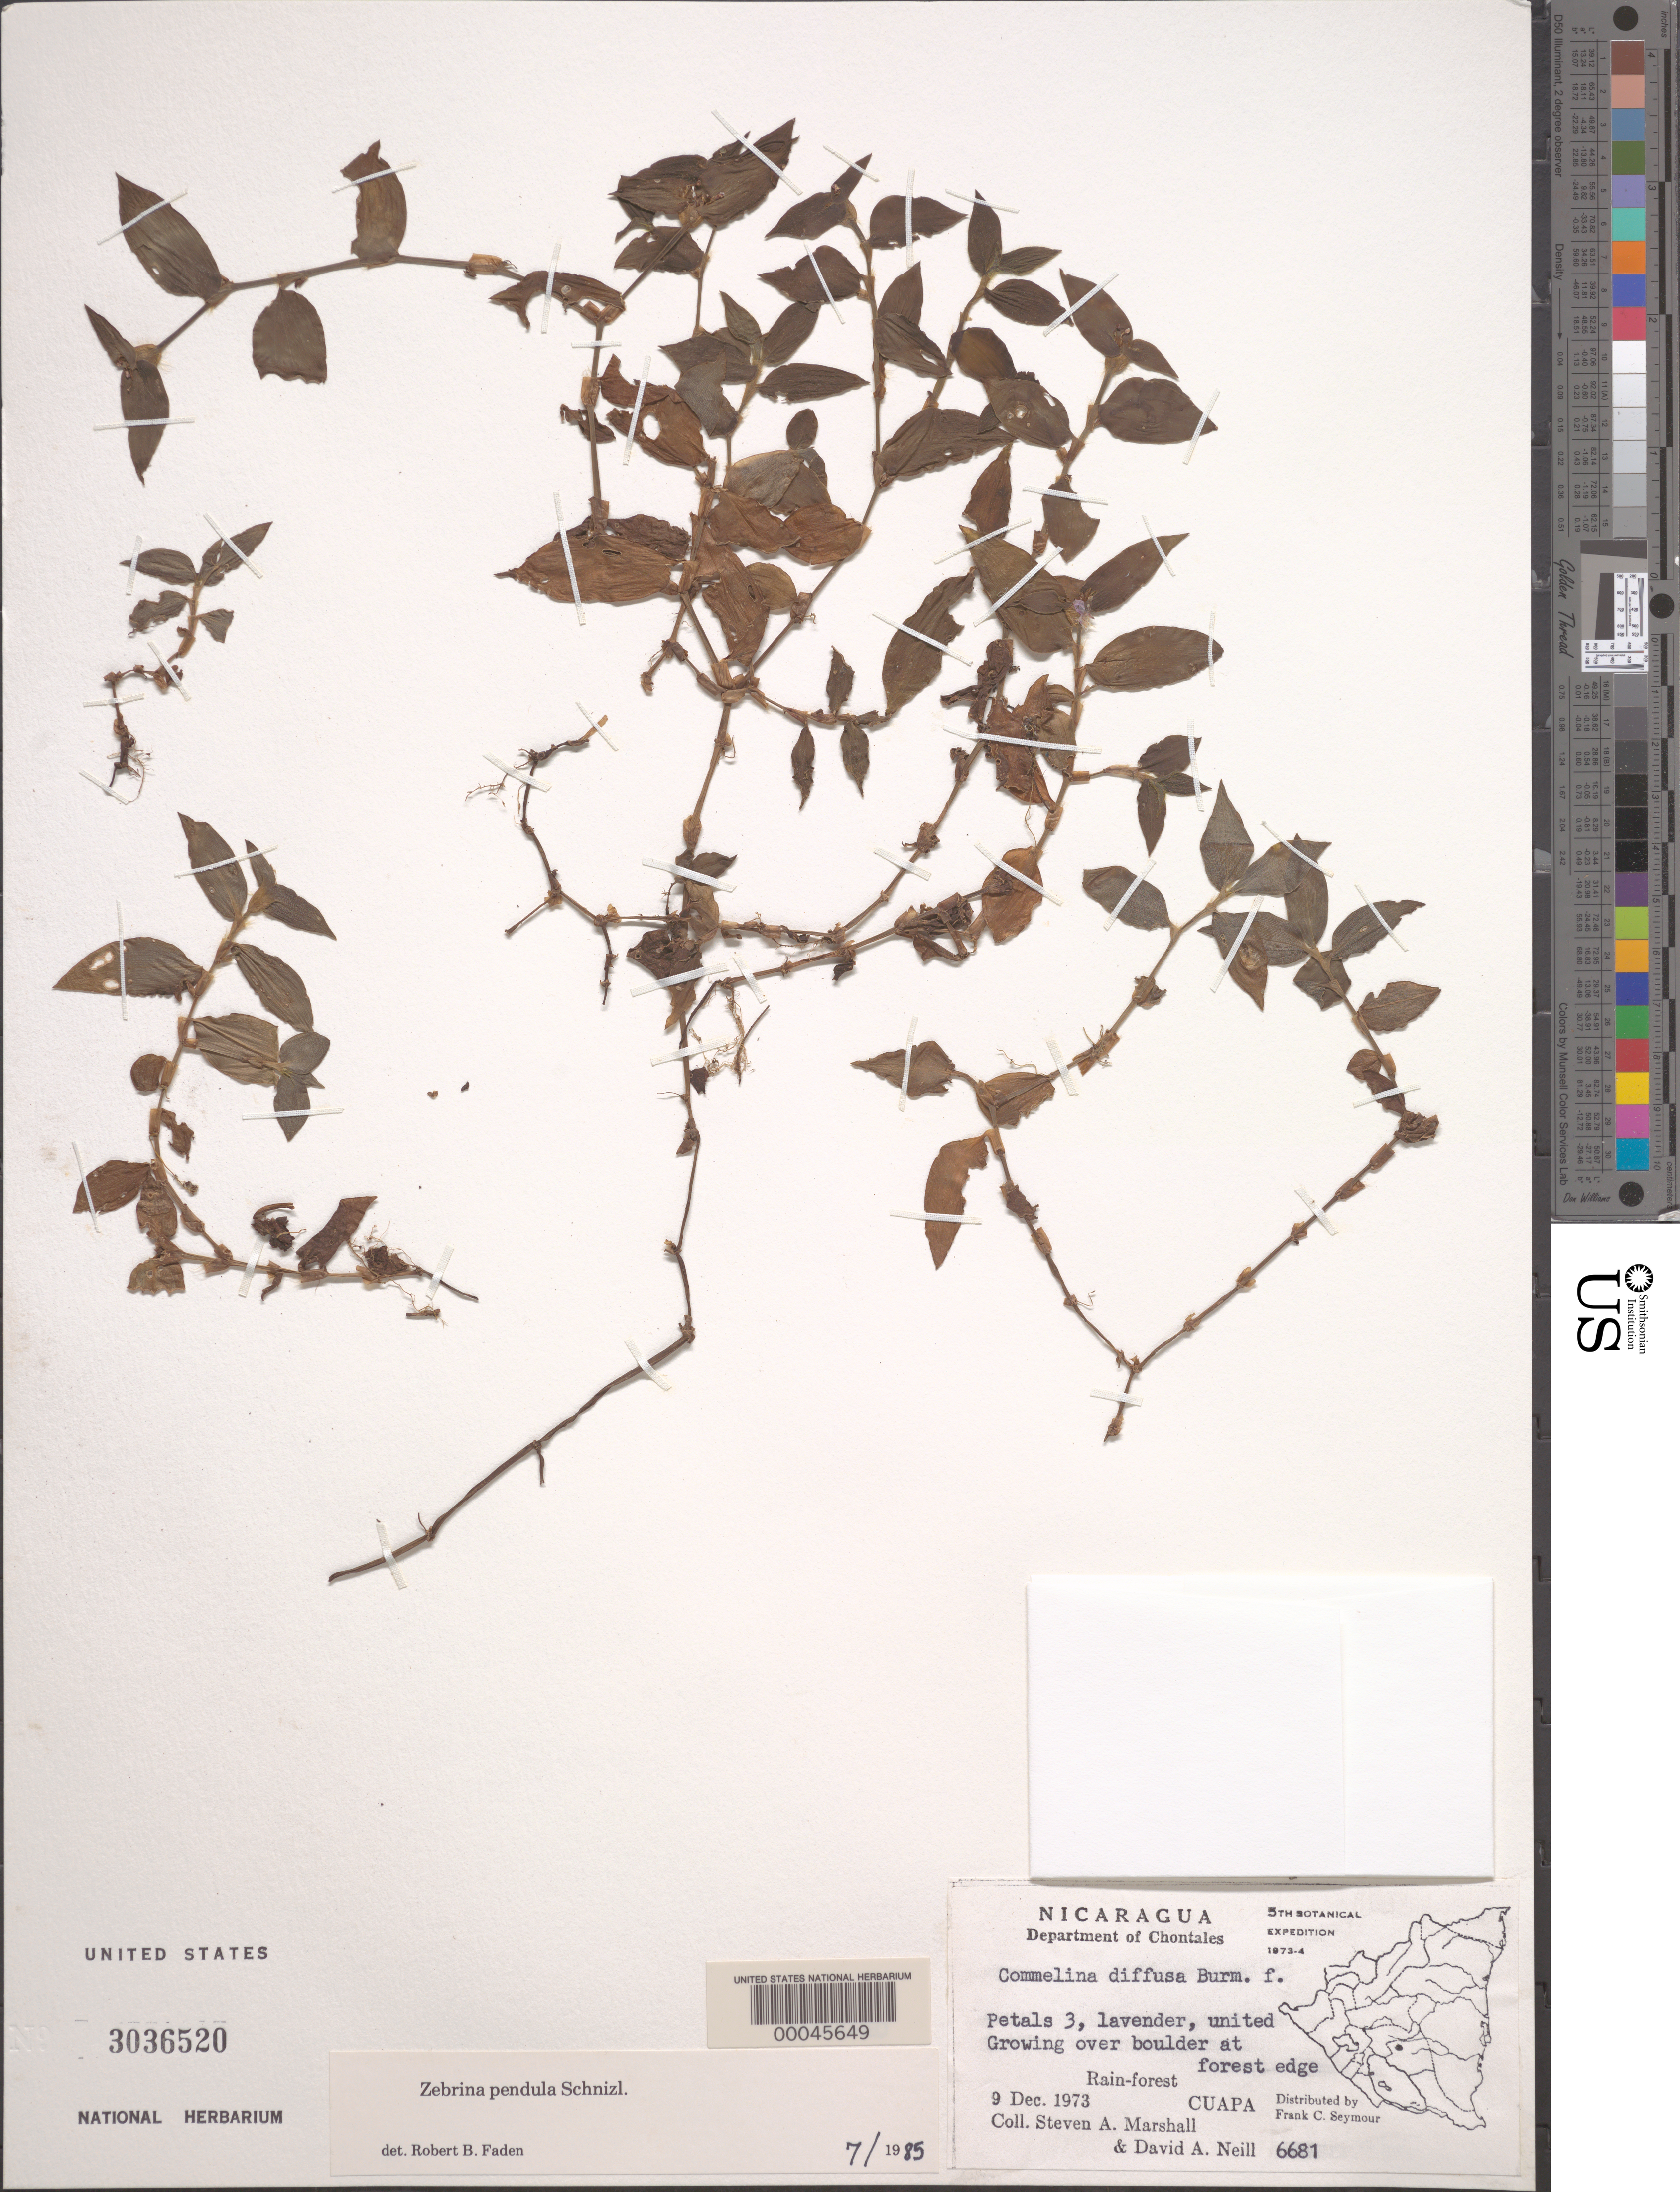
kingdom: Plantae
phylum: Tracheophyta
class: Liliopsida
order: Commelinales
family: Commelinaceae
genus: Tradescantia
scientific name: Tradescantia zebrina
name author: Bosse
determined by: Faden, Robert B., (US), Smithsonian Institution - National Museum of Natural History (UNITED STATES)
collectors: S. A. Marshall & D. A. Neill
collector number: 6681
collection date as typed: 09 Dec 1973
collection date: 1973-12-09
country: Nicaragua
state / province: Chontales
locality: Cuapa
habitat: Boulder at forest edge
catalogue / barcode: US 3036520